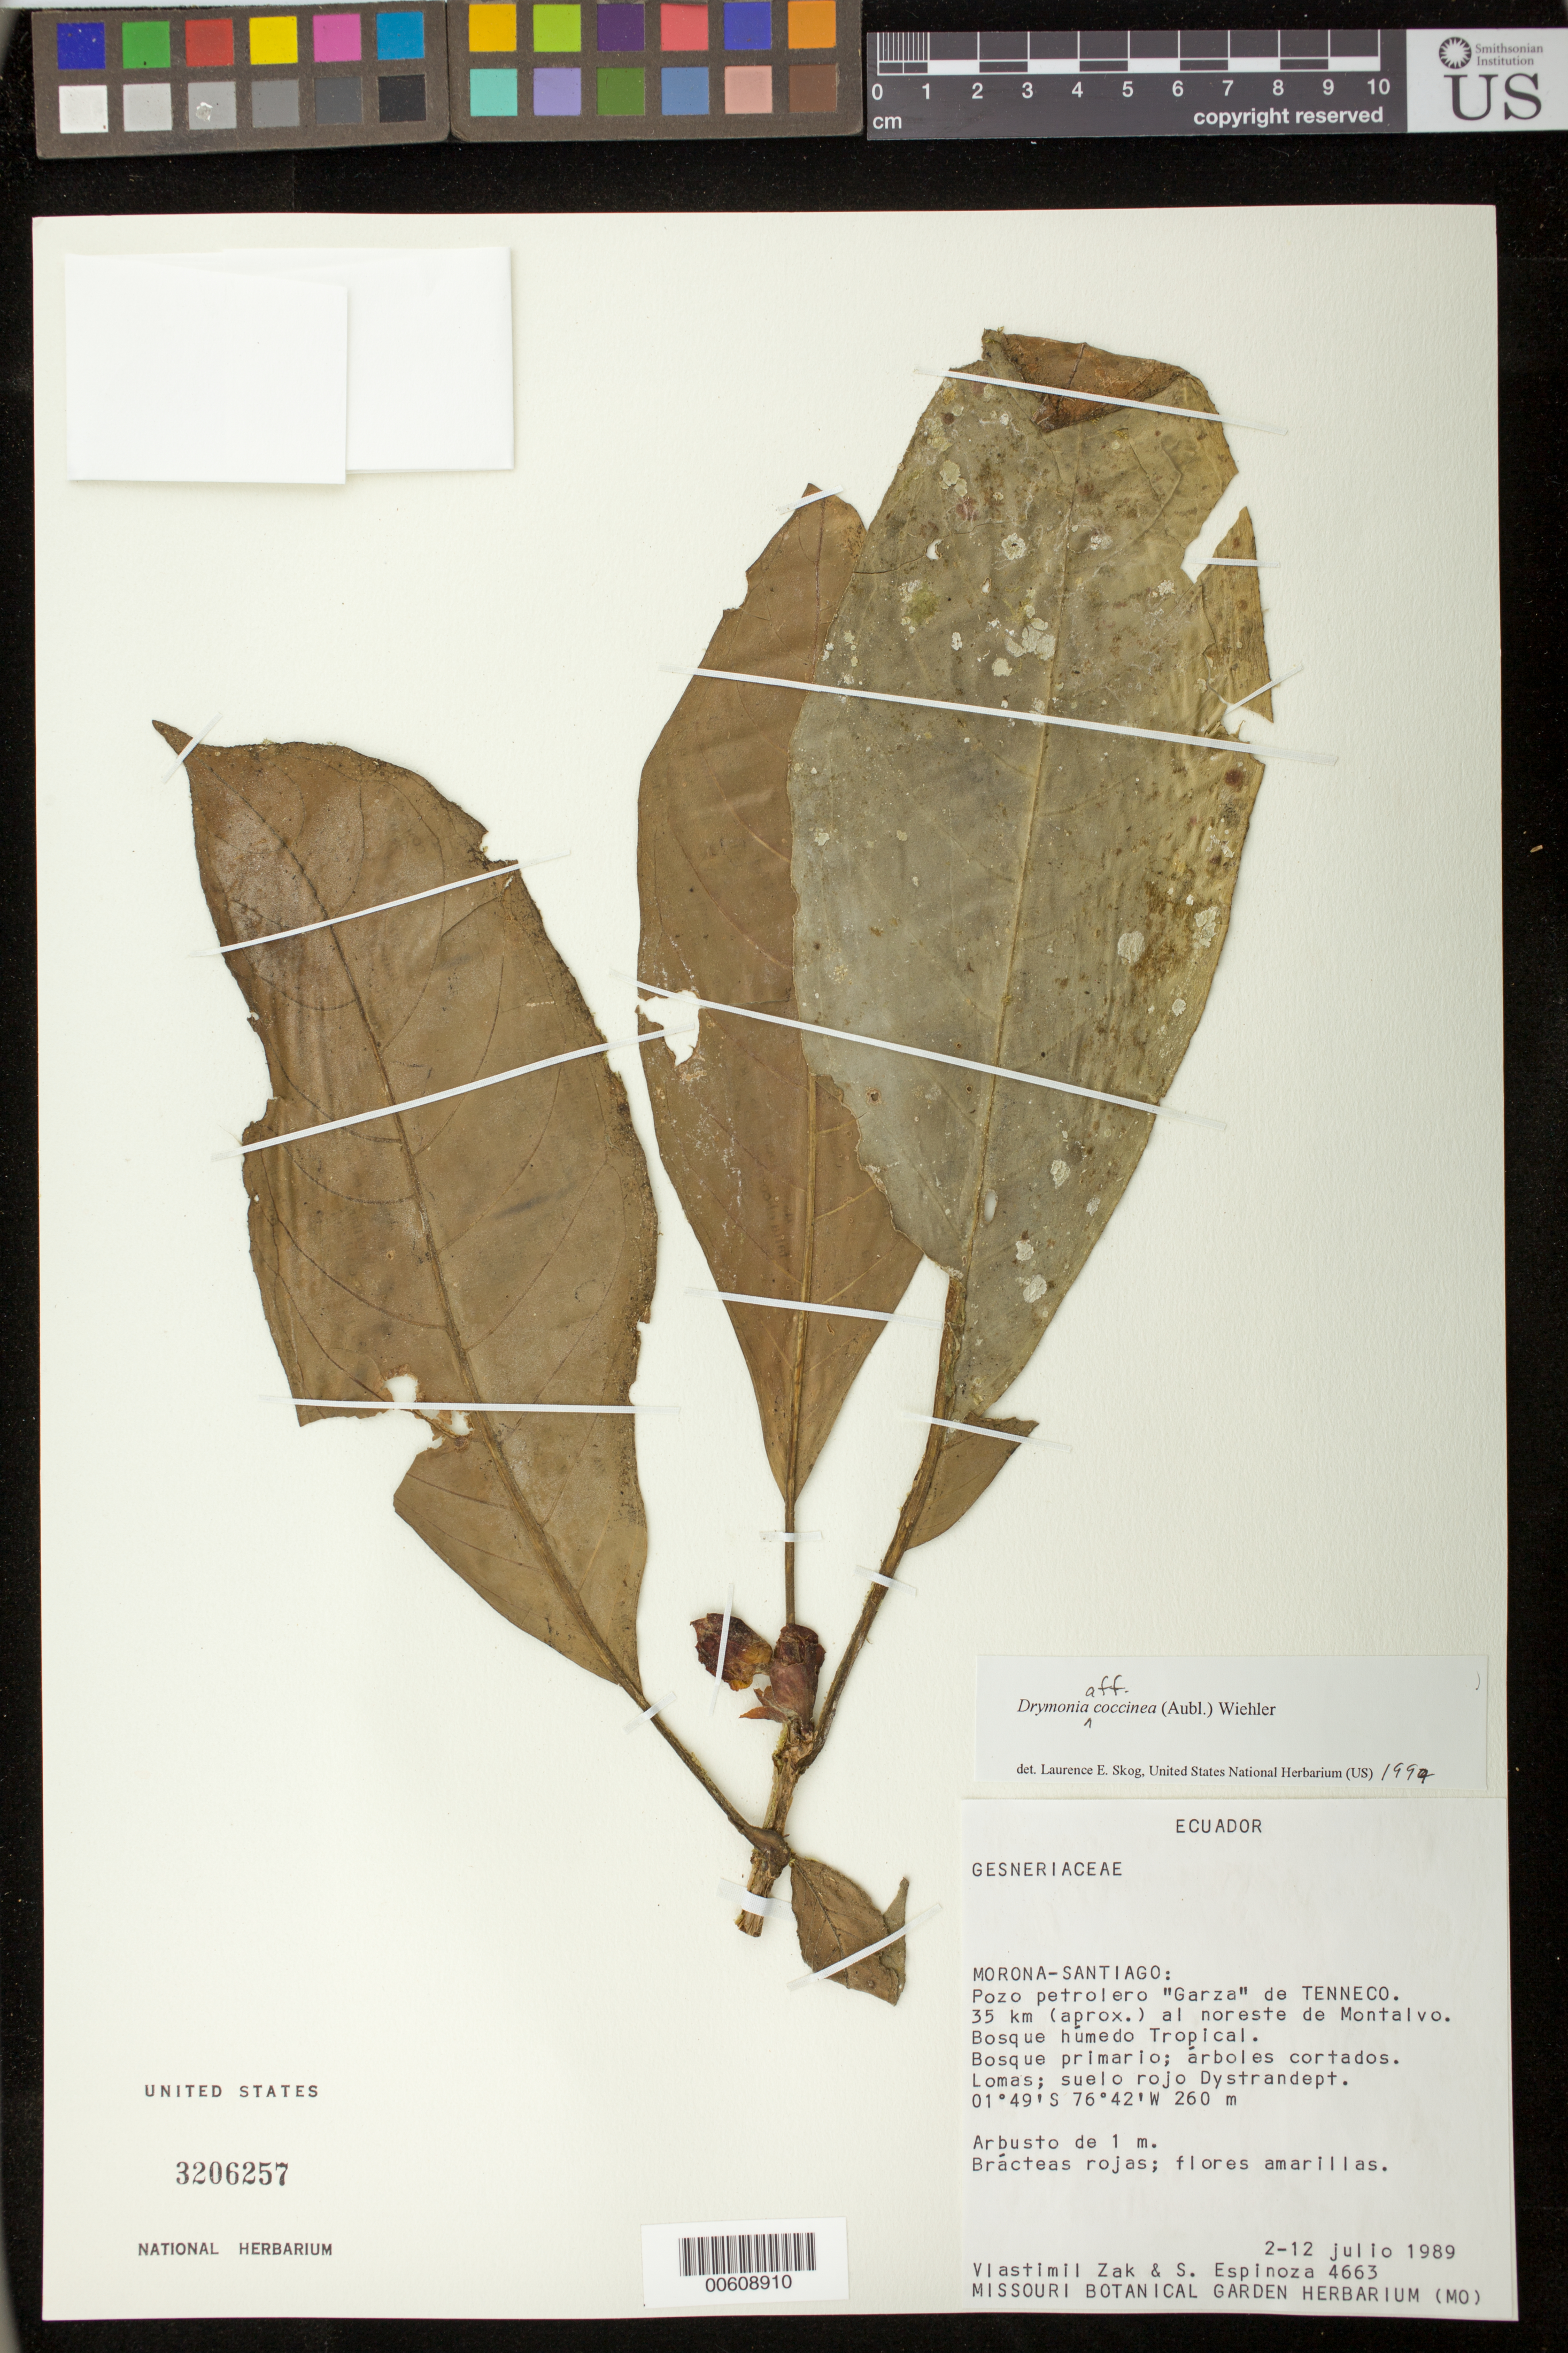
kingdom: Plantae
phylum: Tracheophyta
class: Magnoliopsida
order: Lamiales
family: Gesneriaceae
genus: Drymonia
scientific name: Drymonia coccinea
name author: (Aubl.) Wiehler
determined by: Skog, Laurence E.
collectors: V. Zak & S. Espinoza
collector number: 4663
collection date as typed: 2-12 Jul 1989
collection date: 1989-07-02/1989-07-12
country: Ecuador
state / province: Morona-Santiago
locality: Pozo petrolero "Garza" de TENNECO; 35 km (aprox.) al noreste de Montalvo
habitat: Bosque húmedo tropical; bosque primario; árboles cortados; lomas; suelo rojo Dystrandept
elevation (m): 260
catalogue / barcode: US 3206257